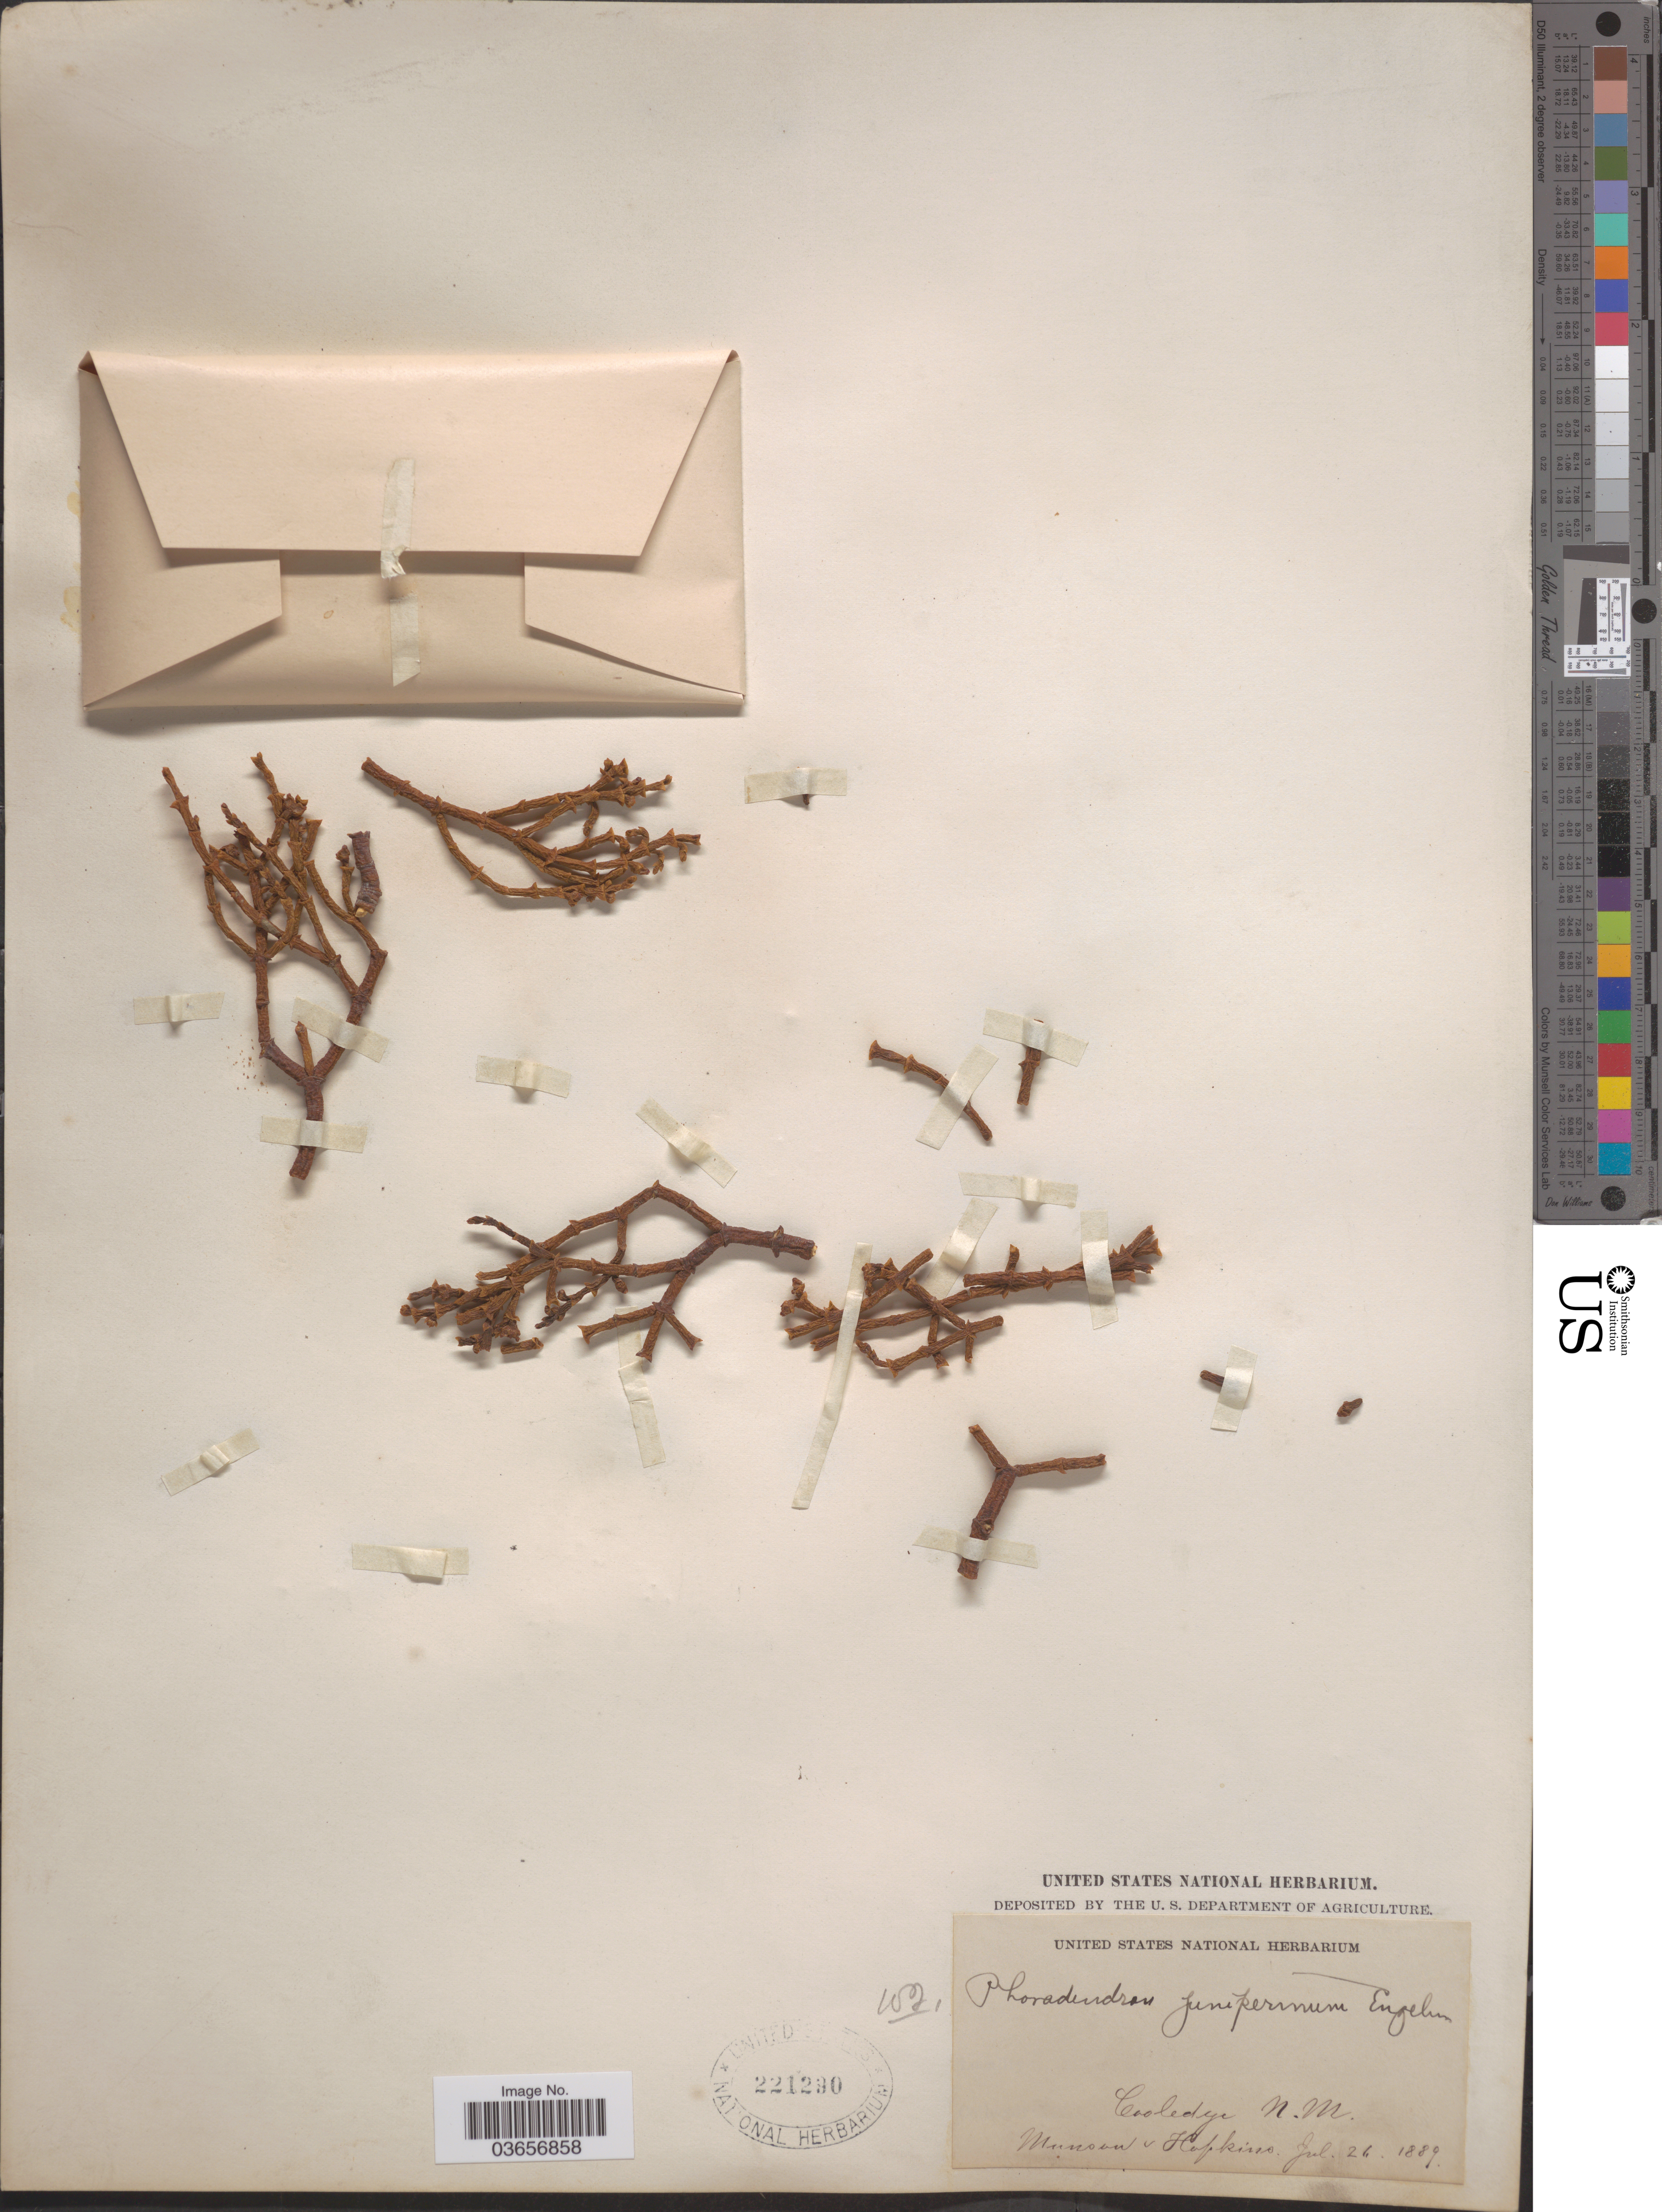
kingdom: Plantae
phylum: Tracheophyta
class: Magnoliopsida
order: Santalales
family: Viscaceae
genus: Phoradendron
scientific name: Phoradendron juniperinum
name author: Engelm. ex A. Gray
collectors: -. Munson & -- Hopkins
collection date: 1889-07-26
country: United States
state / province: New Mexico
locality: Coolidge.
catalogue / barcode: US 221280